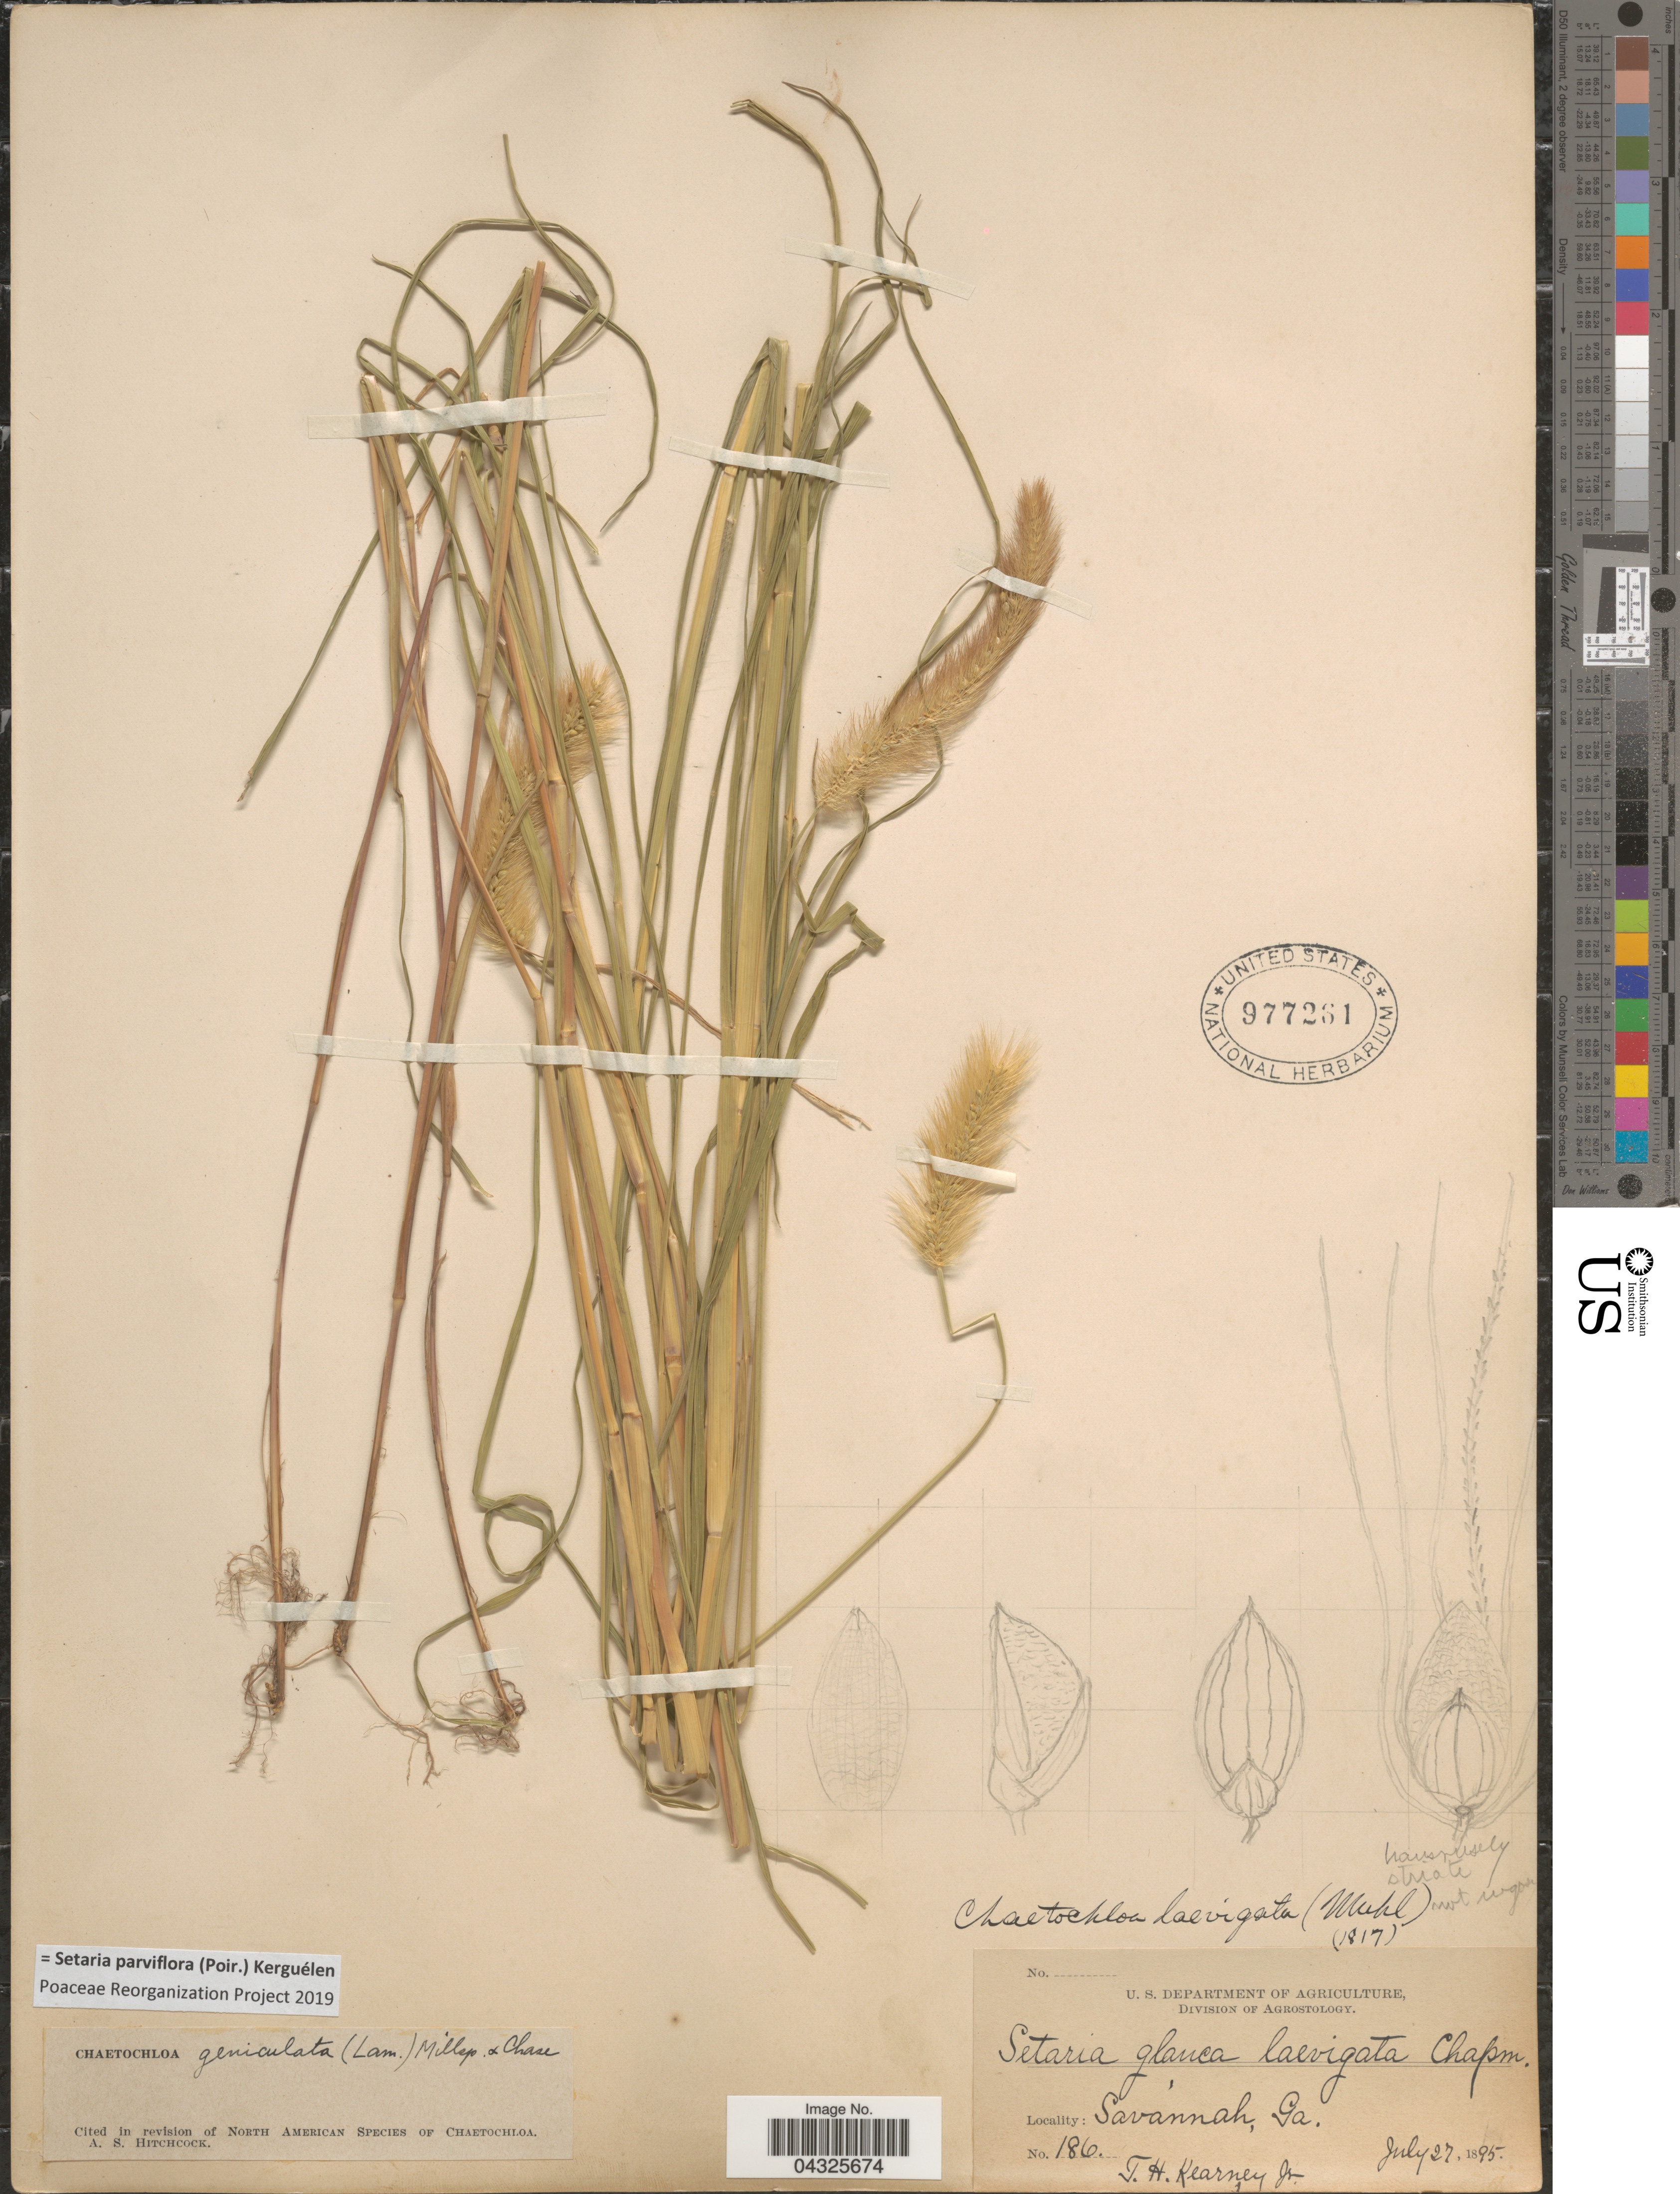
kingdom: Plantae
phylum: Tracheophyta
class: Liliopsida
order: Poales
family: Poaceae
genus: Setaria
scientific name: Setaria parviflora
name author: (Poir.) Kerguélen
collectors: T. H. Kearney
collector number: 186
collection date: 1895-07-27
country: United States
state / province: Georgia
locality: Savannah.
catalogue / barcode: US 977261